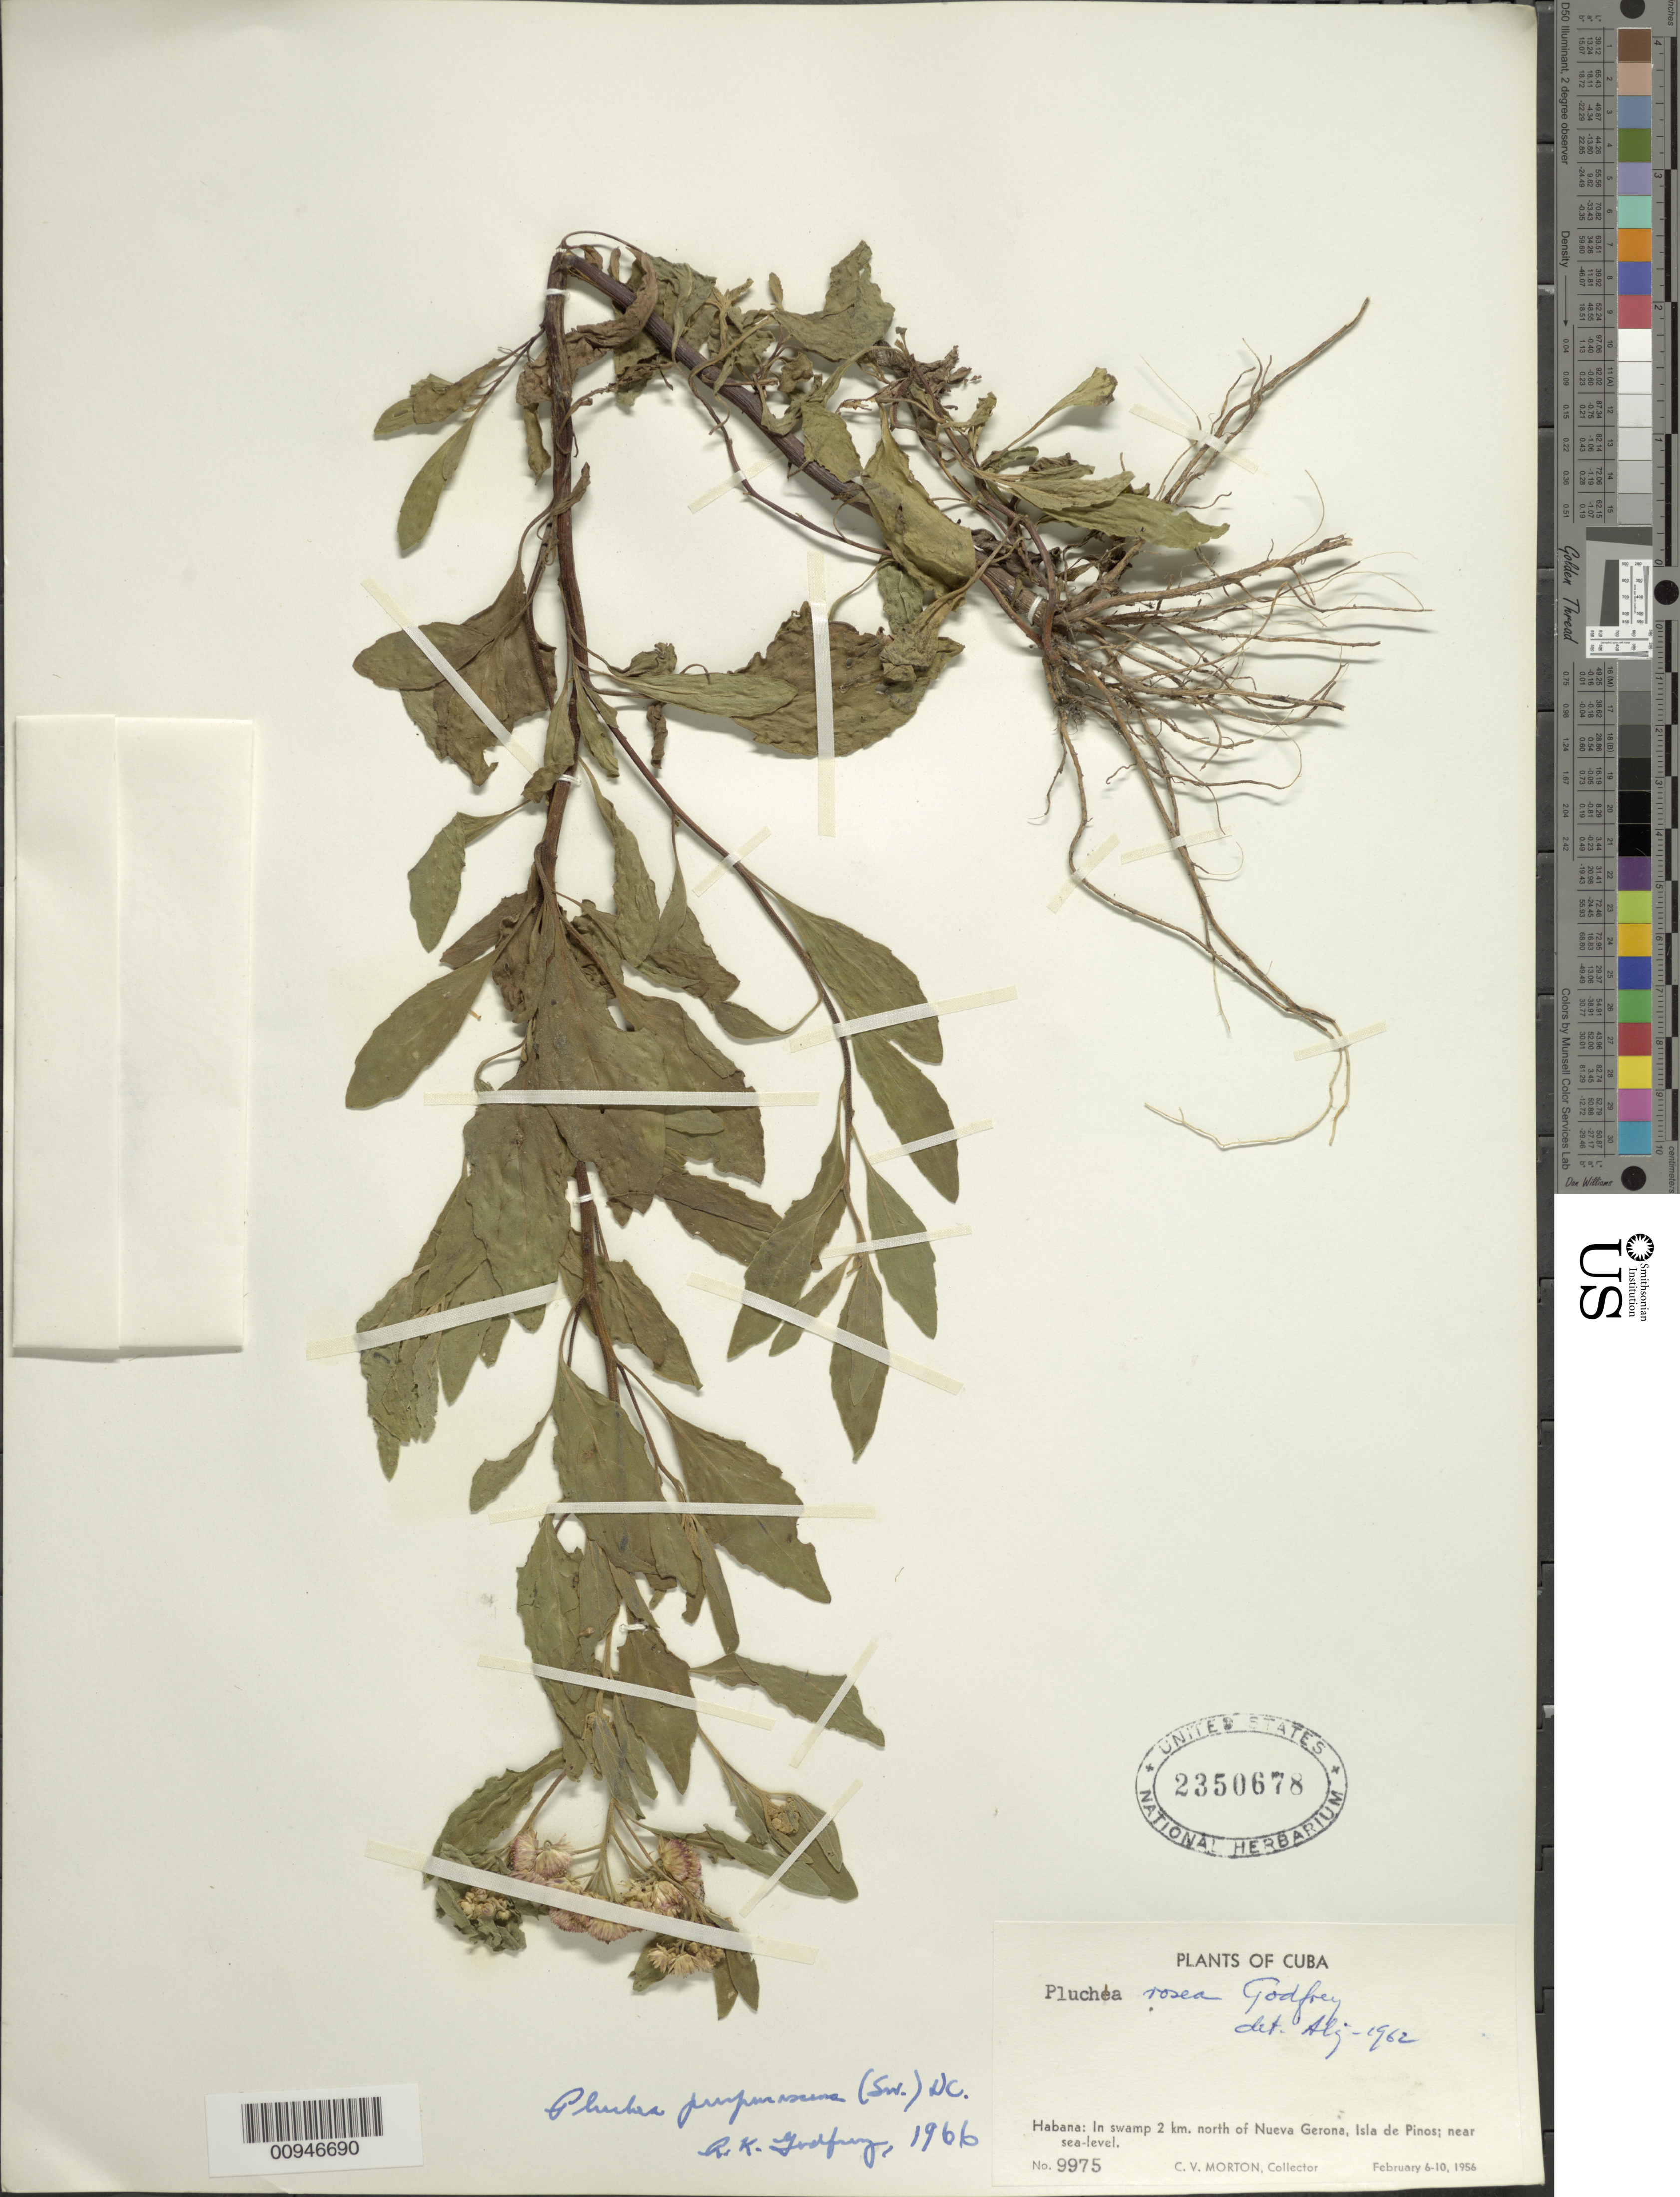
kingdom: Plantae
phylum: Tracheophyta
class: Magnoliopsida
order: Asterales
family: Asteraceae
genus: Pluchea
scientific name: Pluchea odorata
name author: (L.) Cass.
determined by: Godfrey, R. K.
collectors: C. V. Morton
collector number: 9975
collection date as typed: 06 Feb 1956 to 10 Feb 1956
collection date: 1956-02-06/1956-02-10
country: Cuba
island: Isla de la Juventud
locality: Isle of Pines 2 km N of Nueva Gerona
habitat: Swamp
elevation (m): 0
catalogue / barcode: US 2350678